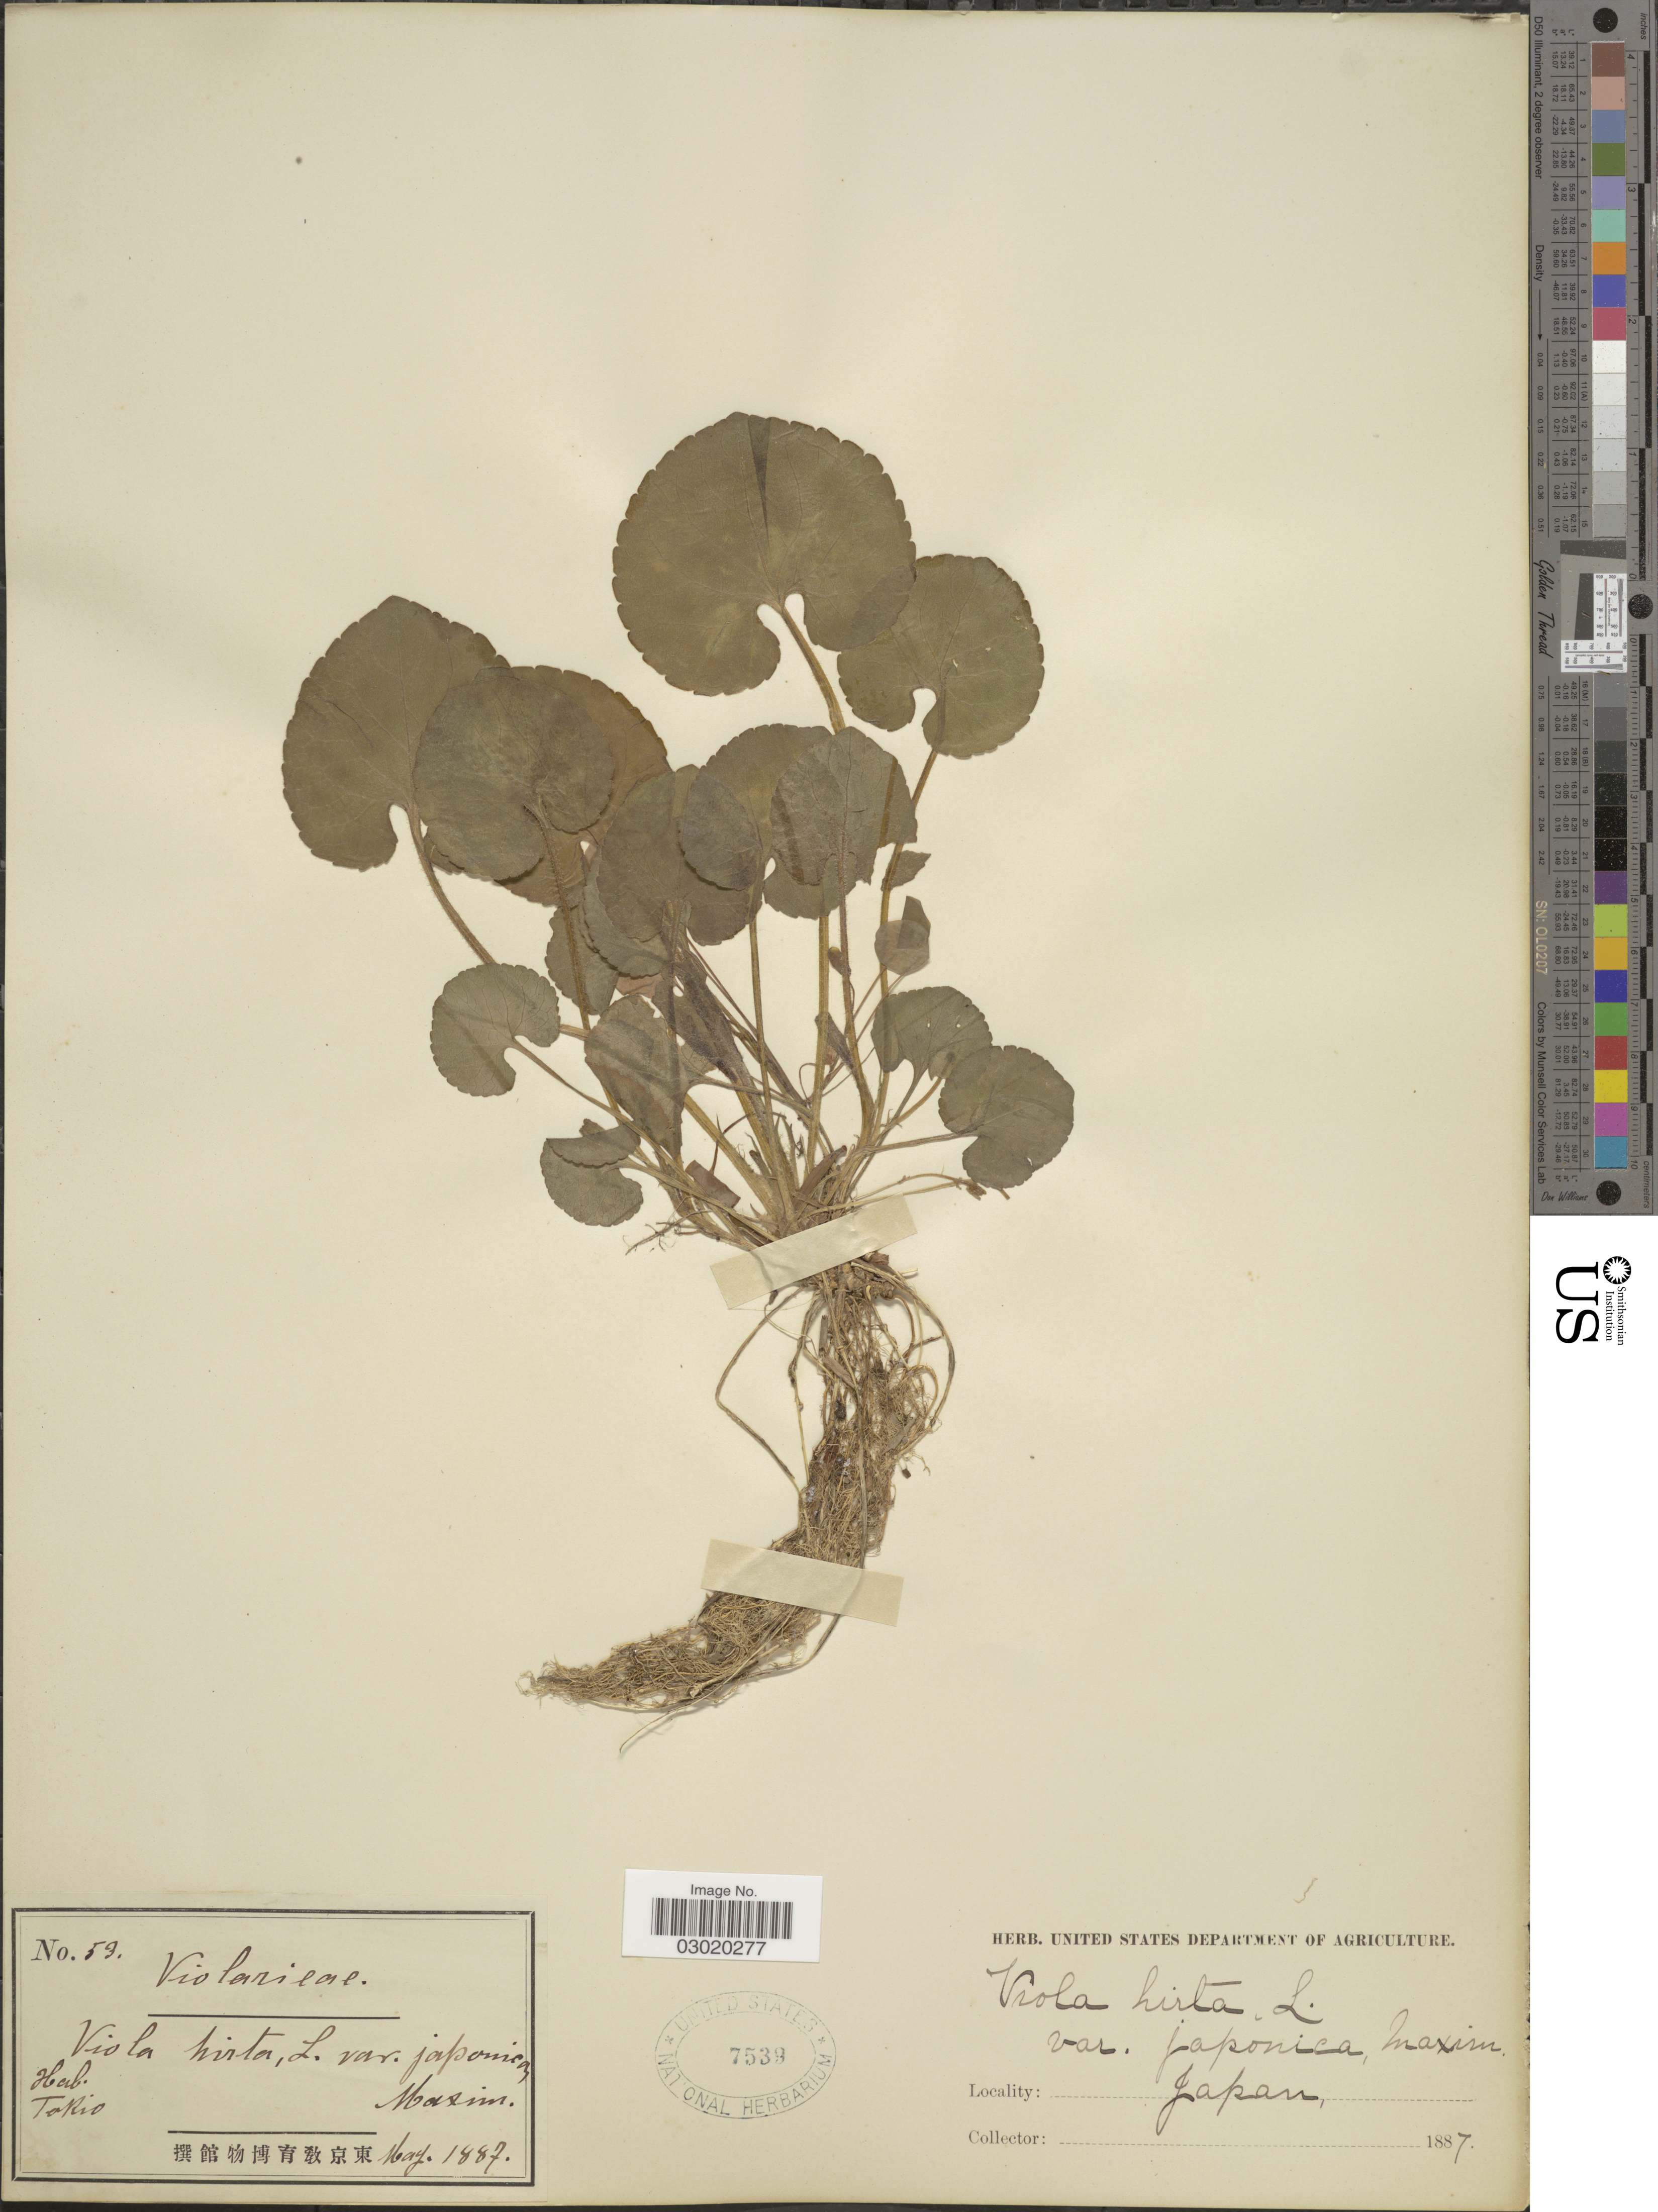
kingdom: Plantae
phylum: Tracheophyta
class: Magnoliopsida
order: Malpighiales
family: Violaceae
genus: Viola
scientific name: Viola sp.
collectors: ex herb. U. S. Department of Agriculture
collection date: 1887-05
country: Japan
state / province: Tokyo, Federal City of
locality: Tokio.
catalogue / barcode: US 7539